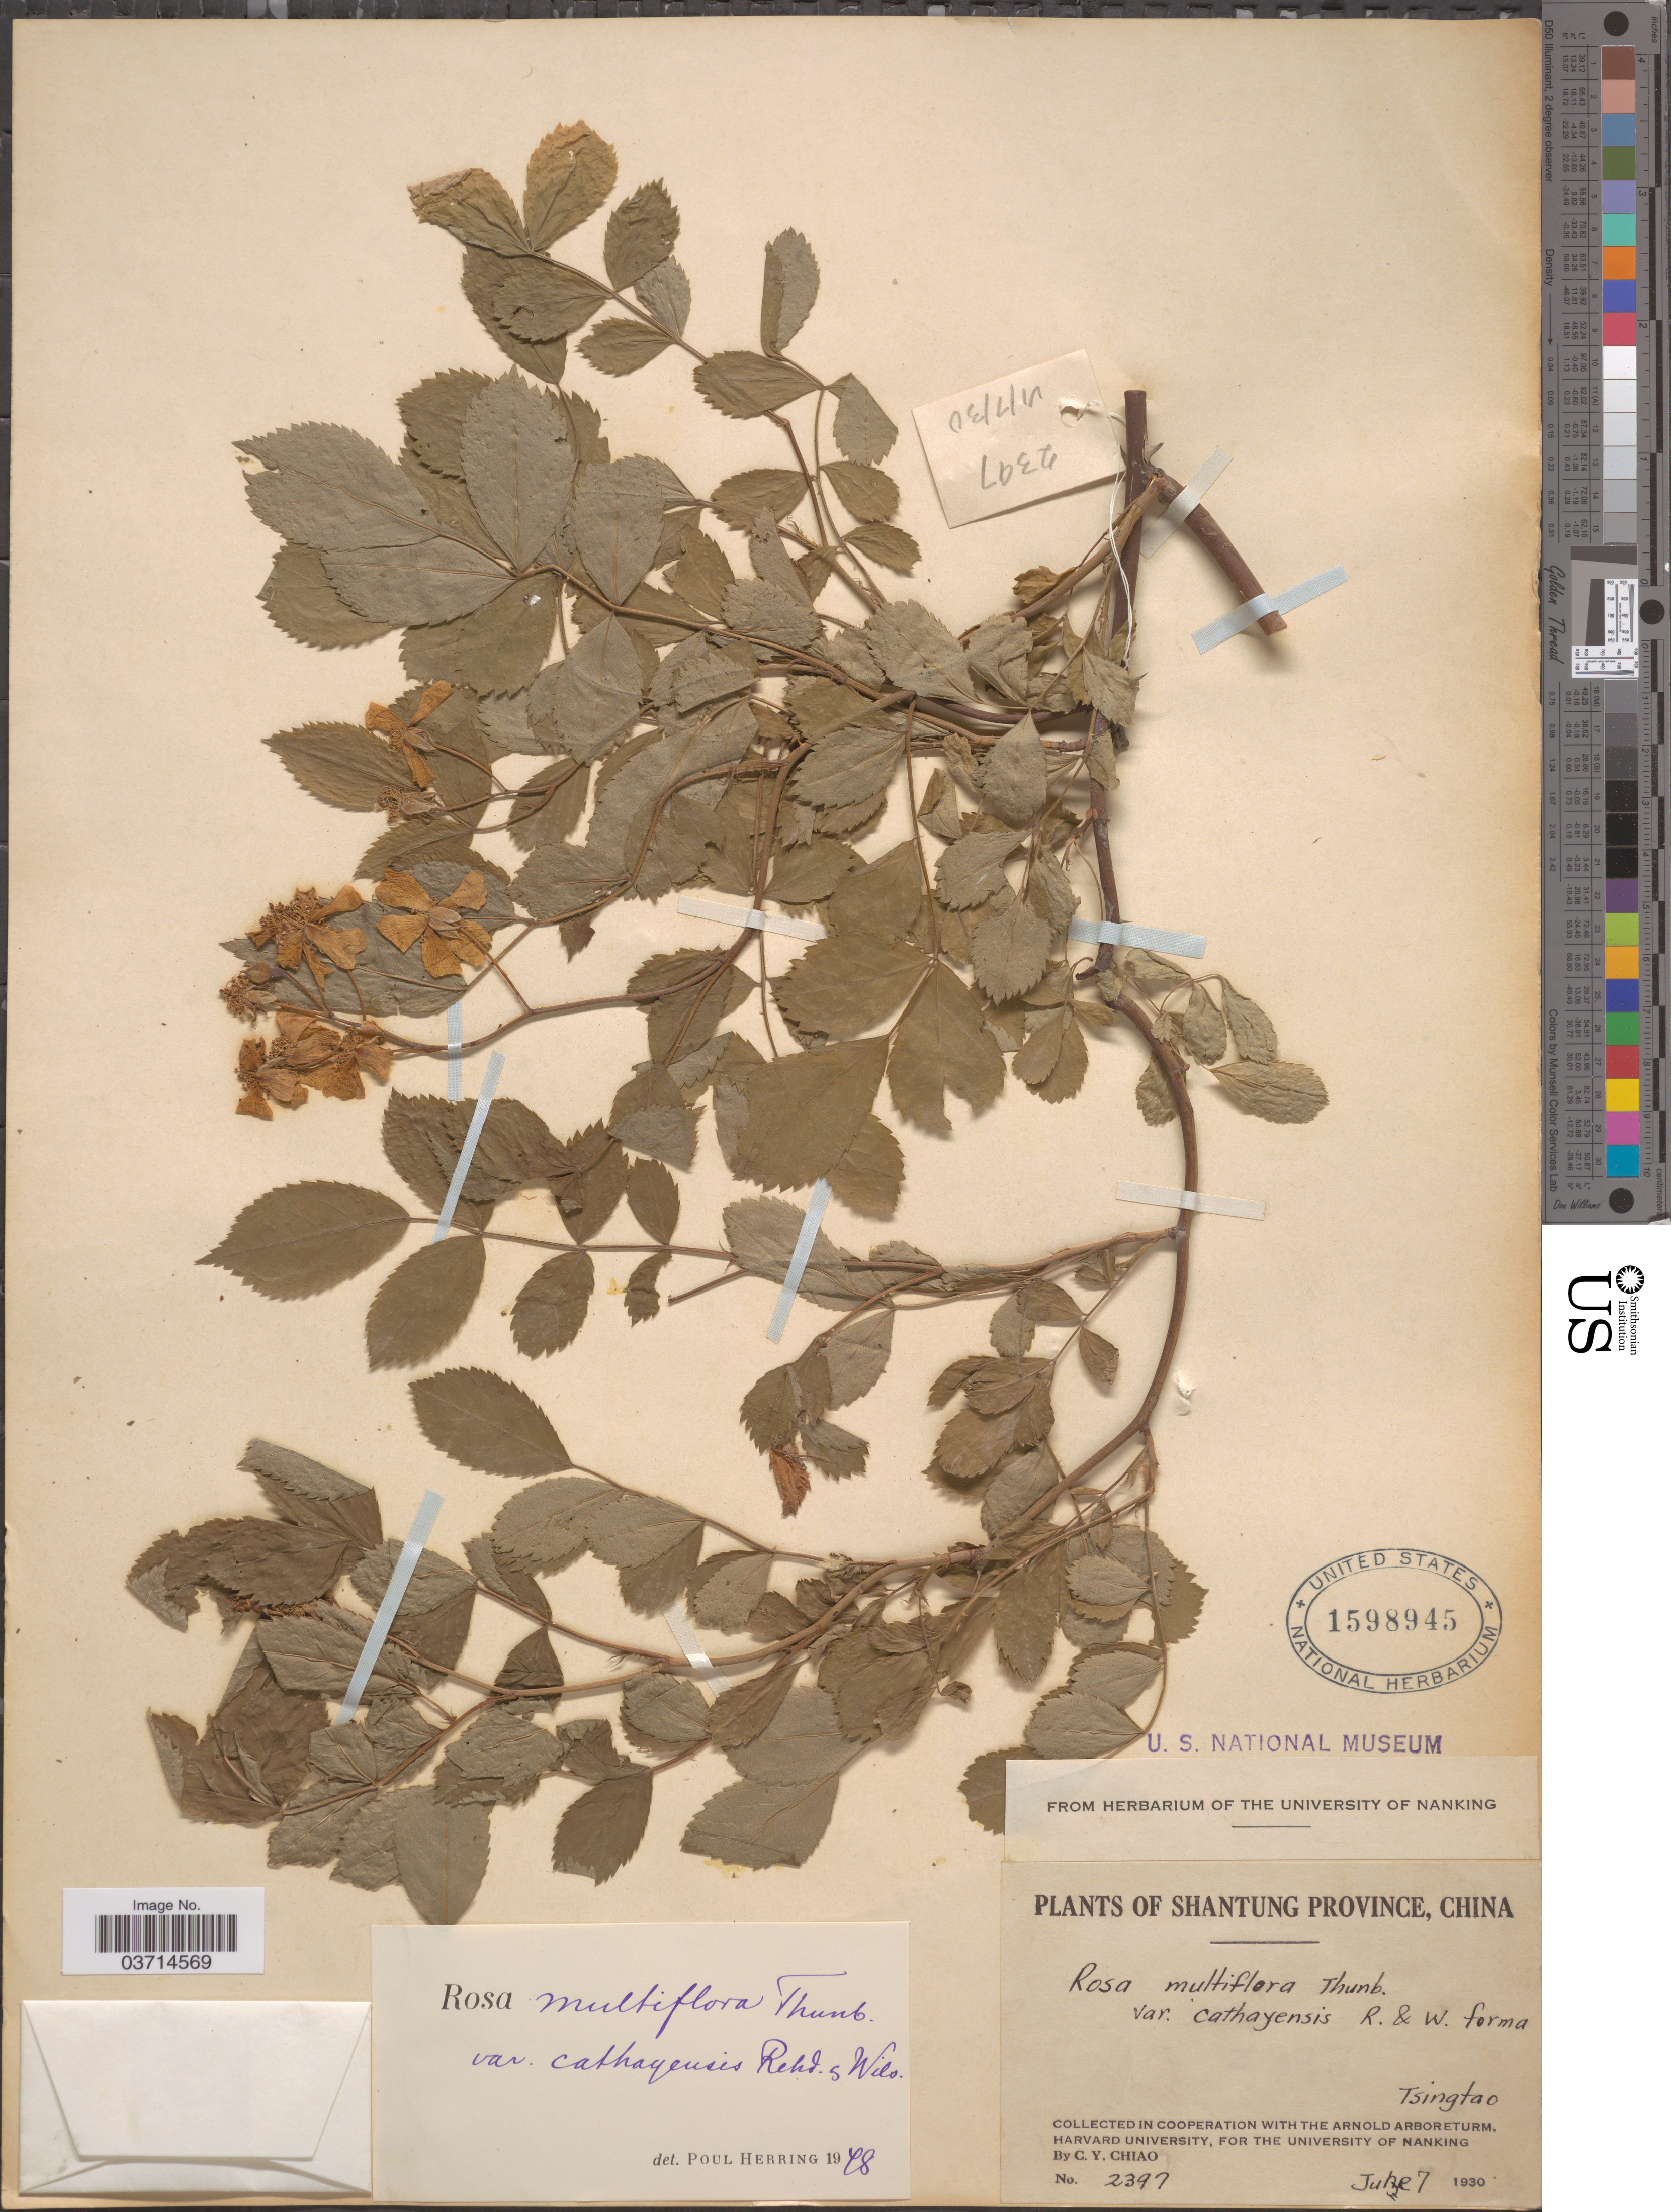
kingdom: Plantae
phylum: Tracheophyta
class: Magnoliopsida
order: Rosales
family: Rosaceae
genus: Rosa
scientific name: Rosa multiflora var. cathayensis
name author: Rehder & E.H. Wilson in Sarg.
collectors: C. Y. Chiao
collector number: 2397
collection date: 1930-06-07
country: China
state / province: Shandong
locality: Shantung Province. Tsingtao.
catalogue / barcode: US 1598945